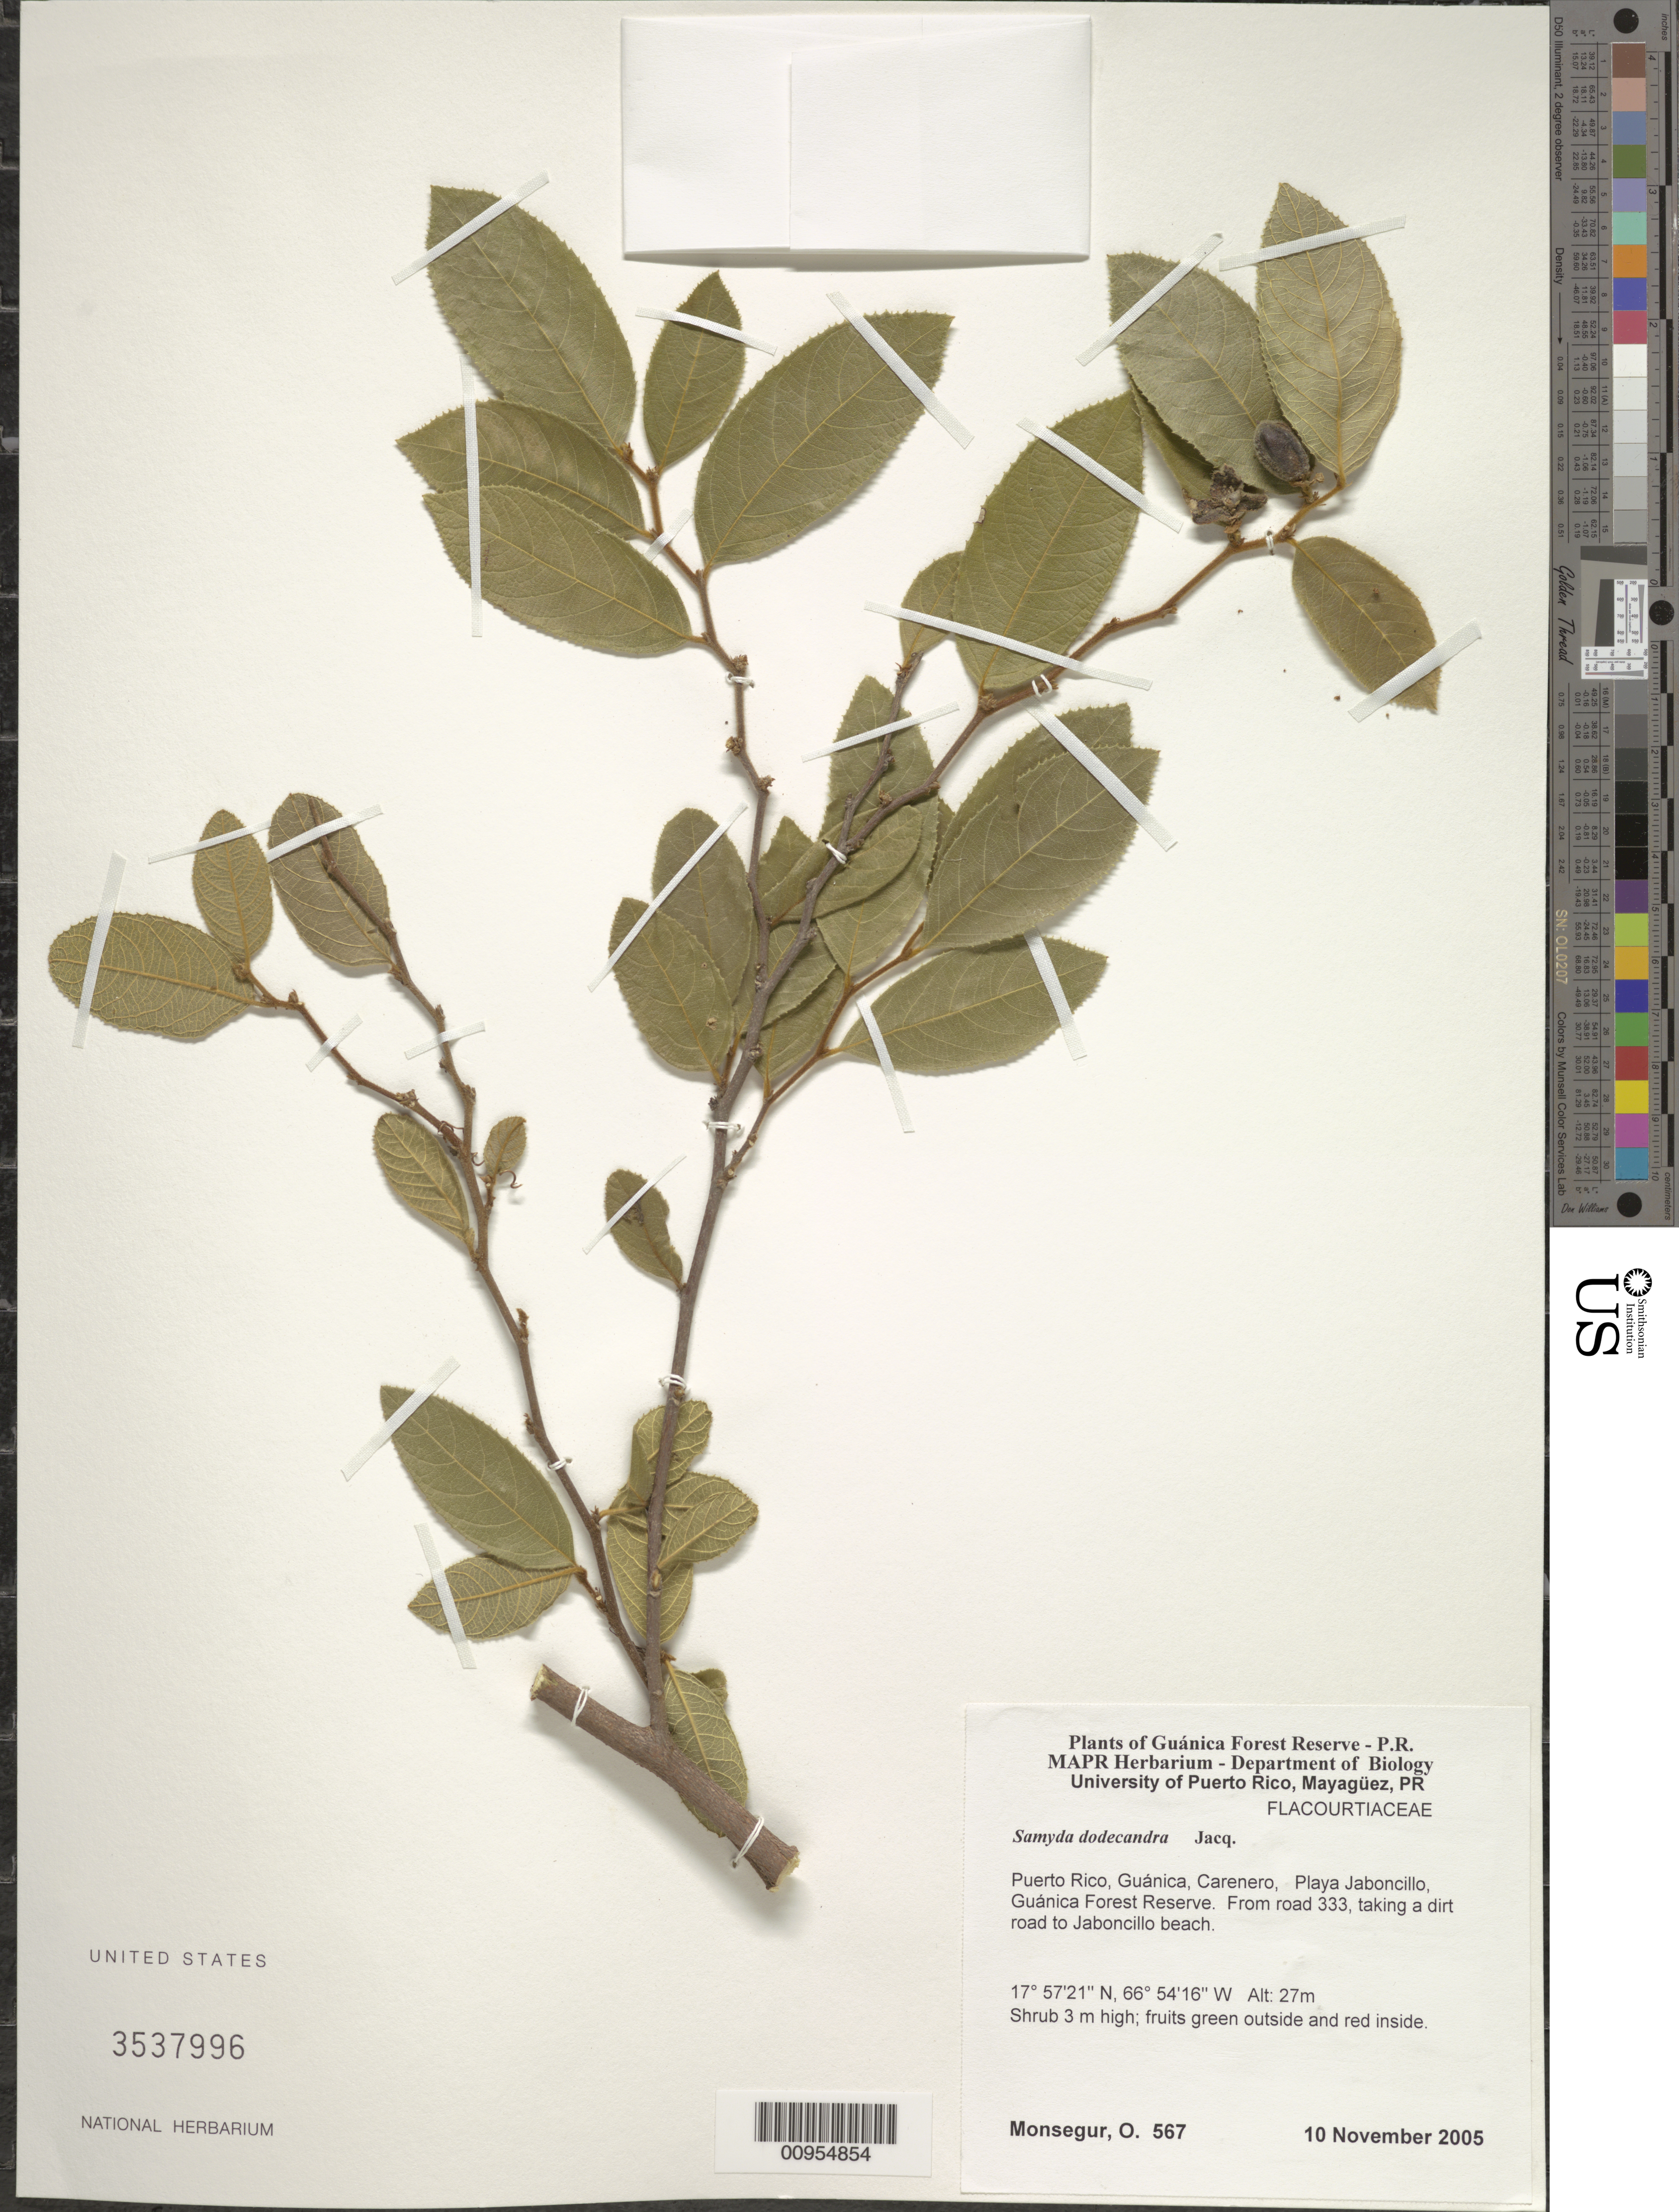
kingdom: Plantae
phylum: Tracheophyta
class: Magnoliopsida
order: Malpighiales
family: Salicaceae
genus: Casearia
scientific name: Casearia dodecandra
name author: (Jacq.) T. Samar. & M.H. Alford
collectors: O. Monsegur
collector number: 567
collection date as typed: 10 Nov 2005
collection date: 2005-11-10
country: Puerto Rico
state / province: Guánica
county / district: Carenero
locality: Guánica Forest Reserve. From road 333, taking a dirt road to Jaboncillo beach.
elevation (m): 27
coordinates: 17.57211, 66.54155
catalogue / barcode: US 3537997